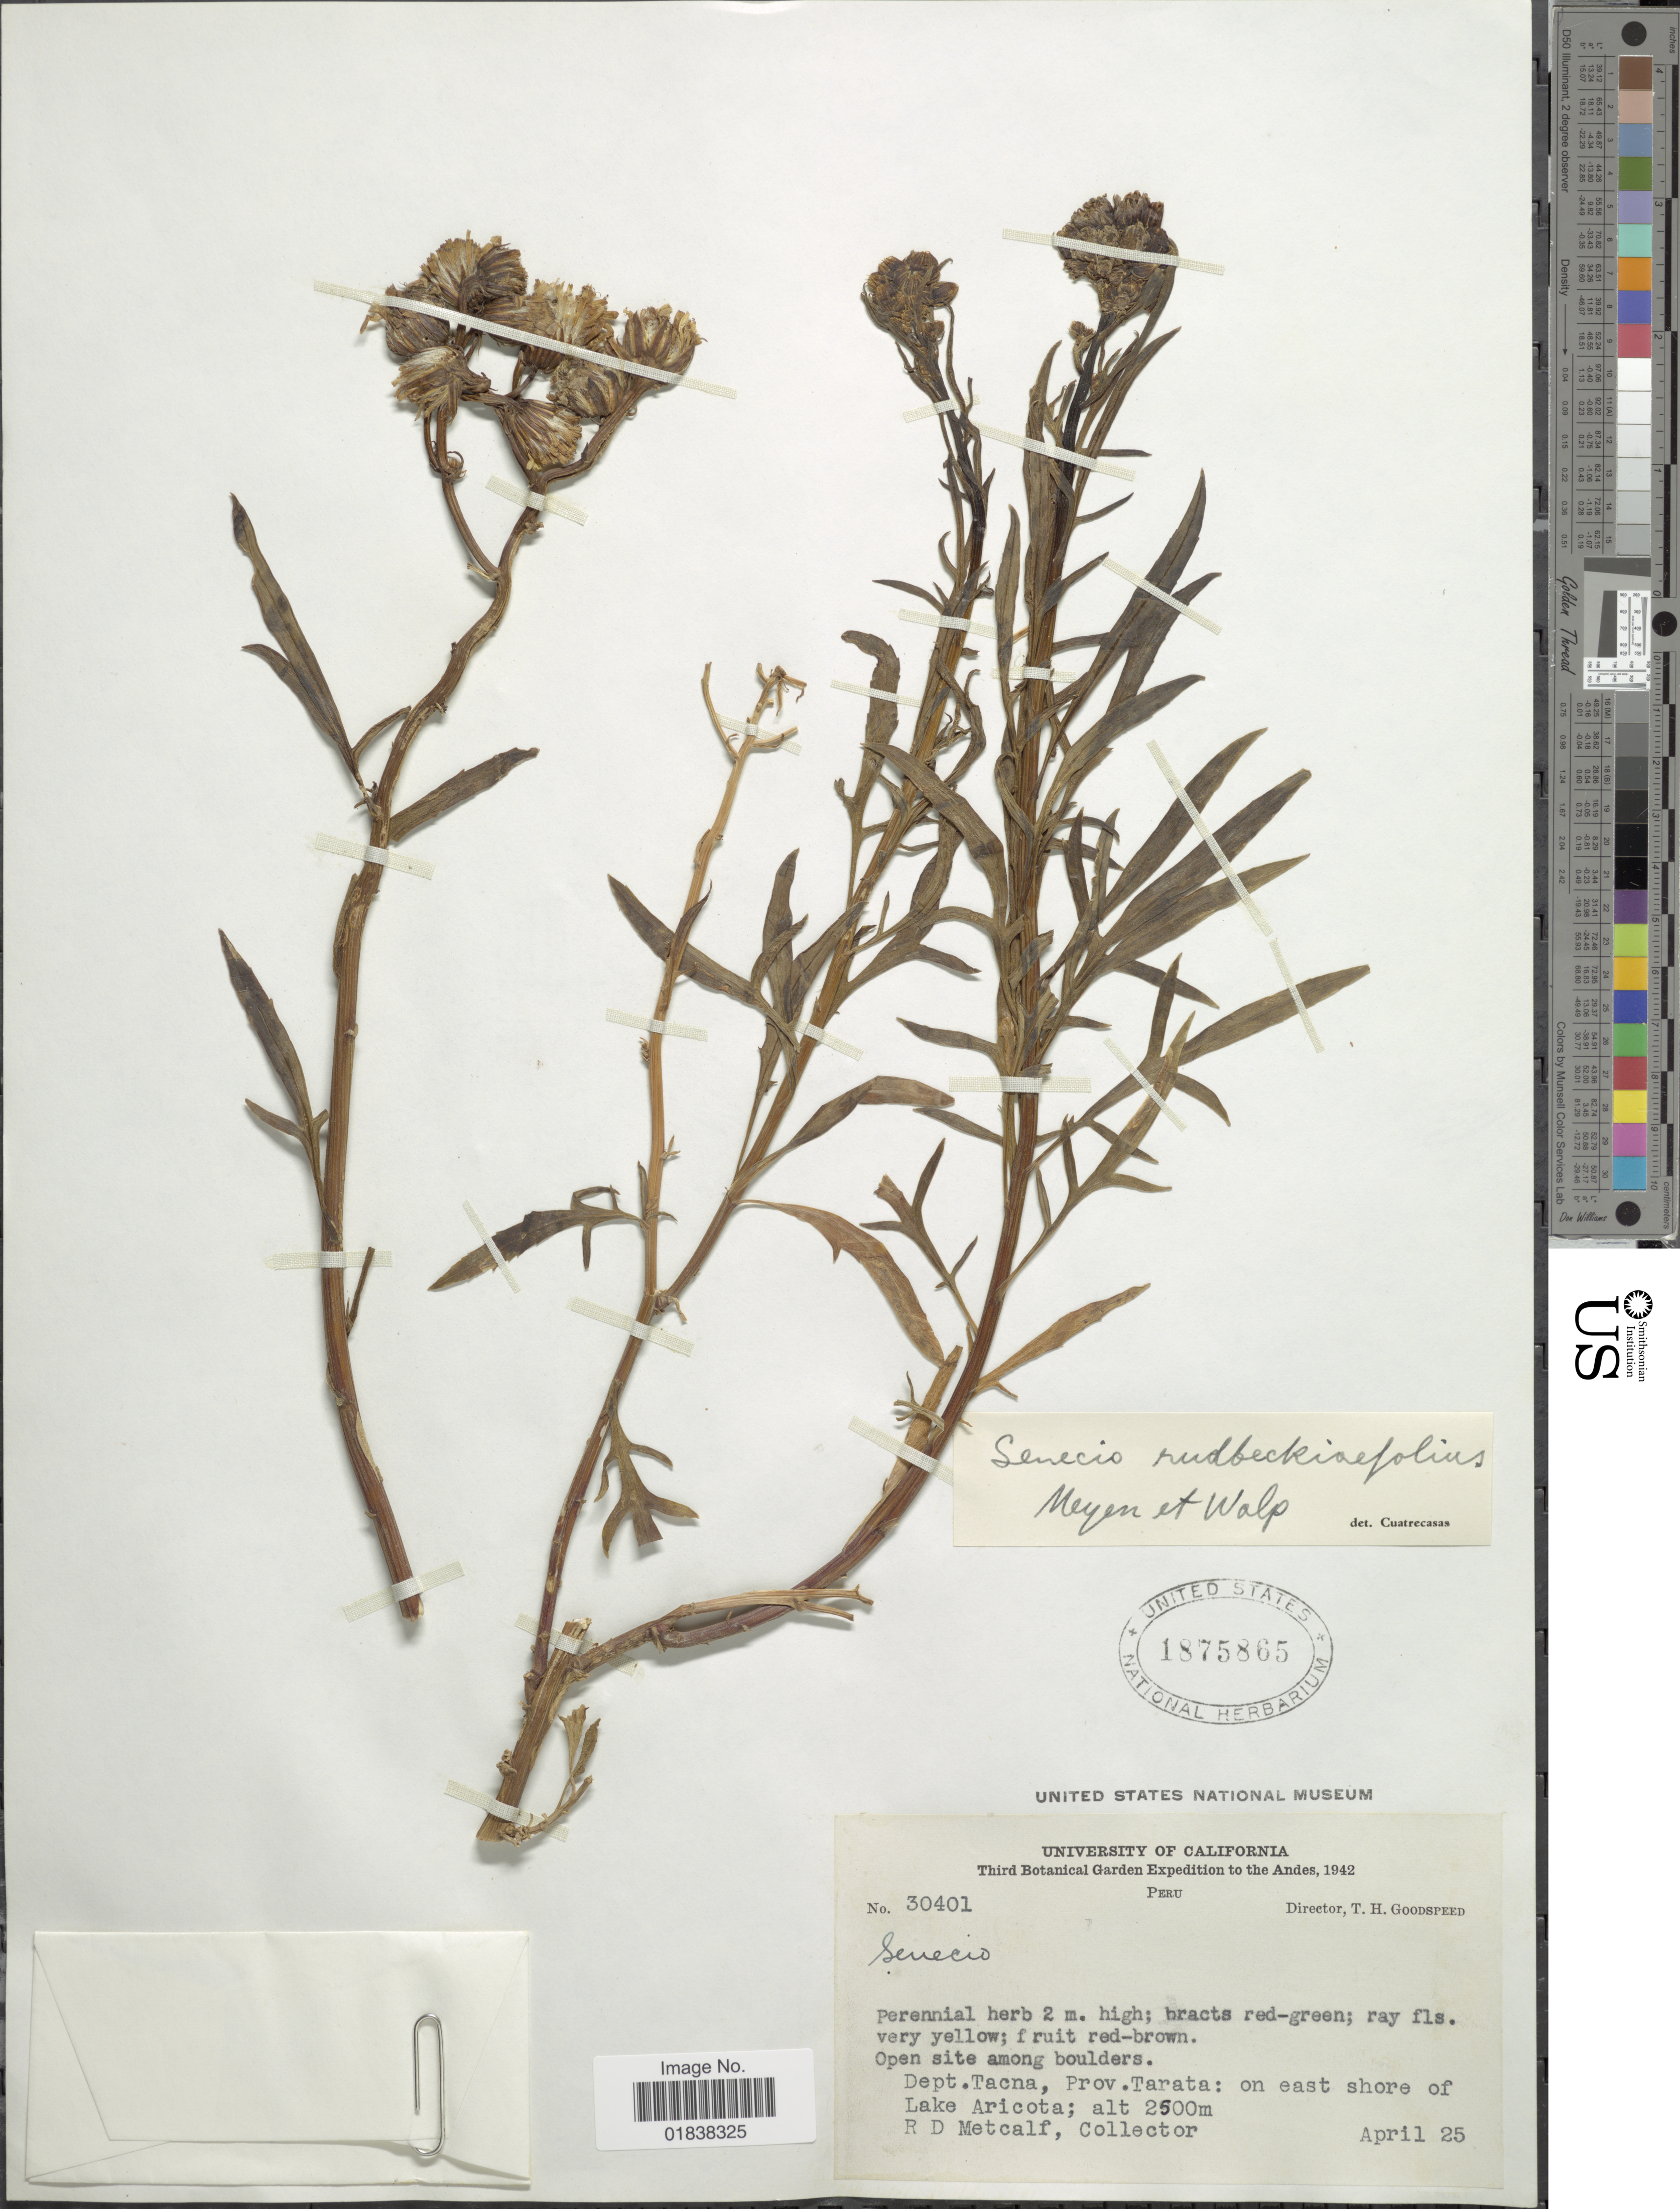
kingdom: Plantae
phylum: Tracheophyta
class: Magnoliopsida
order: Asterales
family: Asteraceae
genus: Senecio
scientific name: Senecio rudbeckiifolius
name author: Meyen & Walp.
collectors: R. D. Metcalf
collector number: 30401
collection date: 1942-04-25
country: Peru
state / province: Tacna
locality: Andes, Prov. Tarata, on east shore of Lake Aricota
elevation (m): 2500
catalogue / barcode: US 1875865